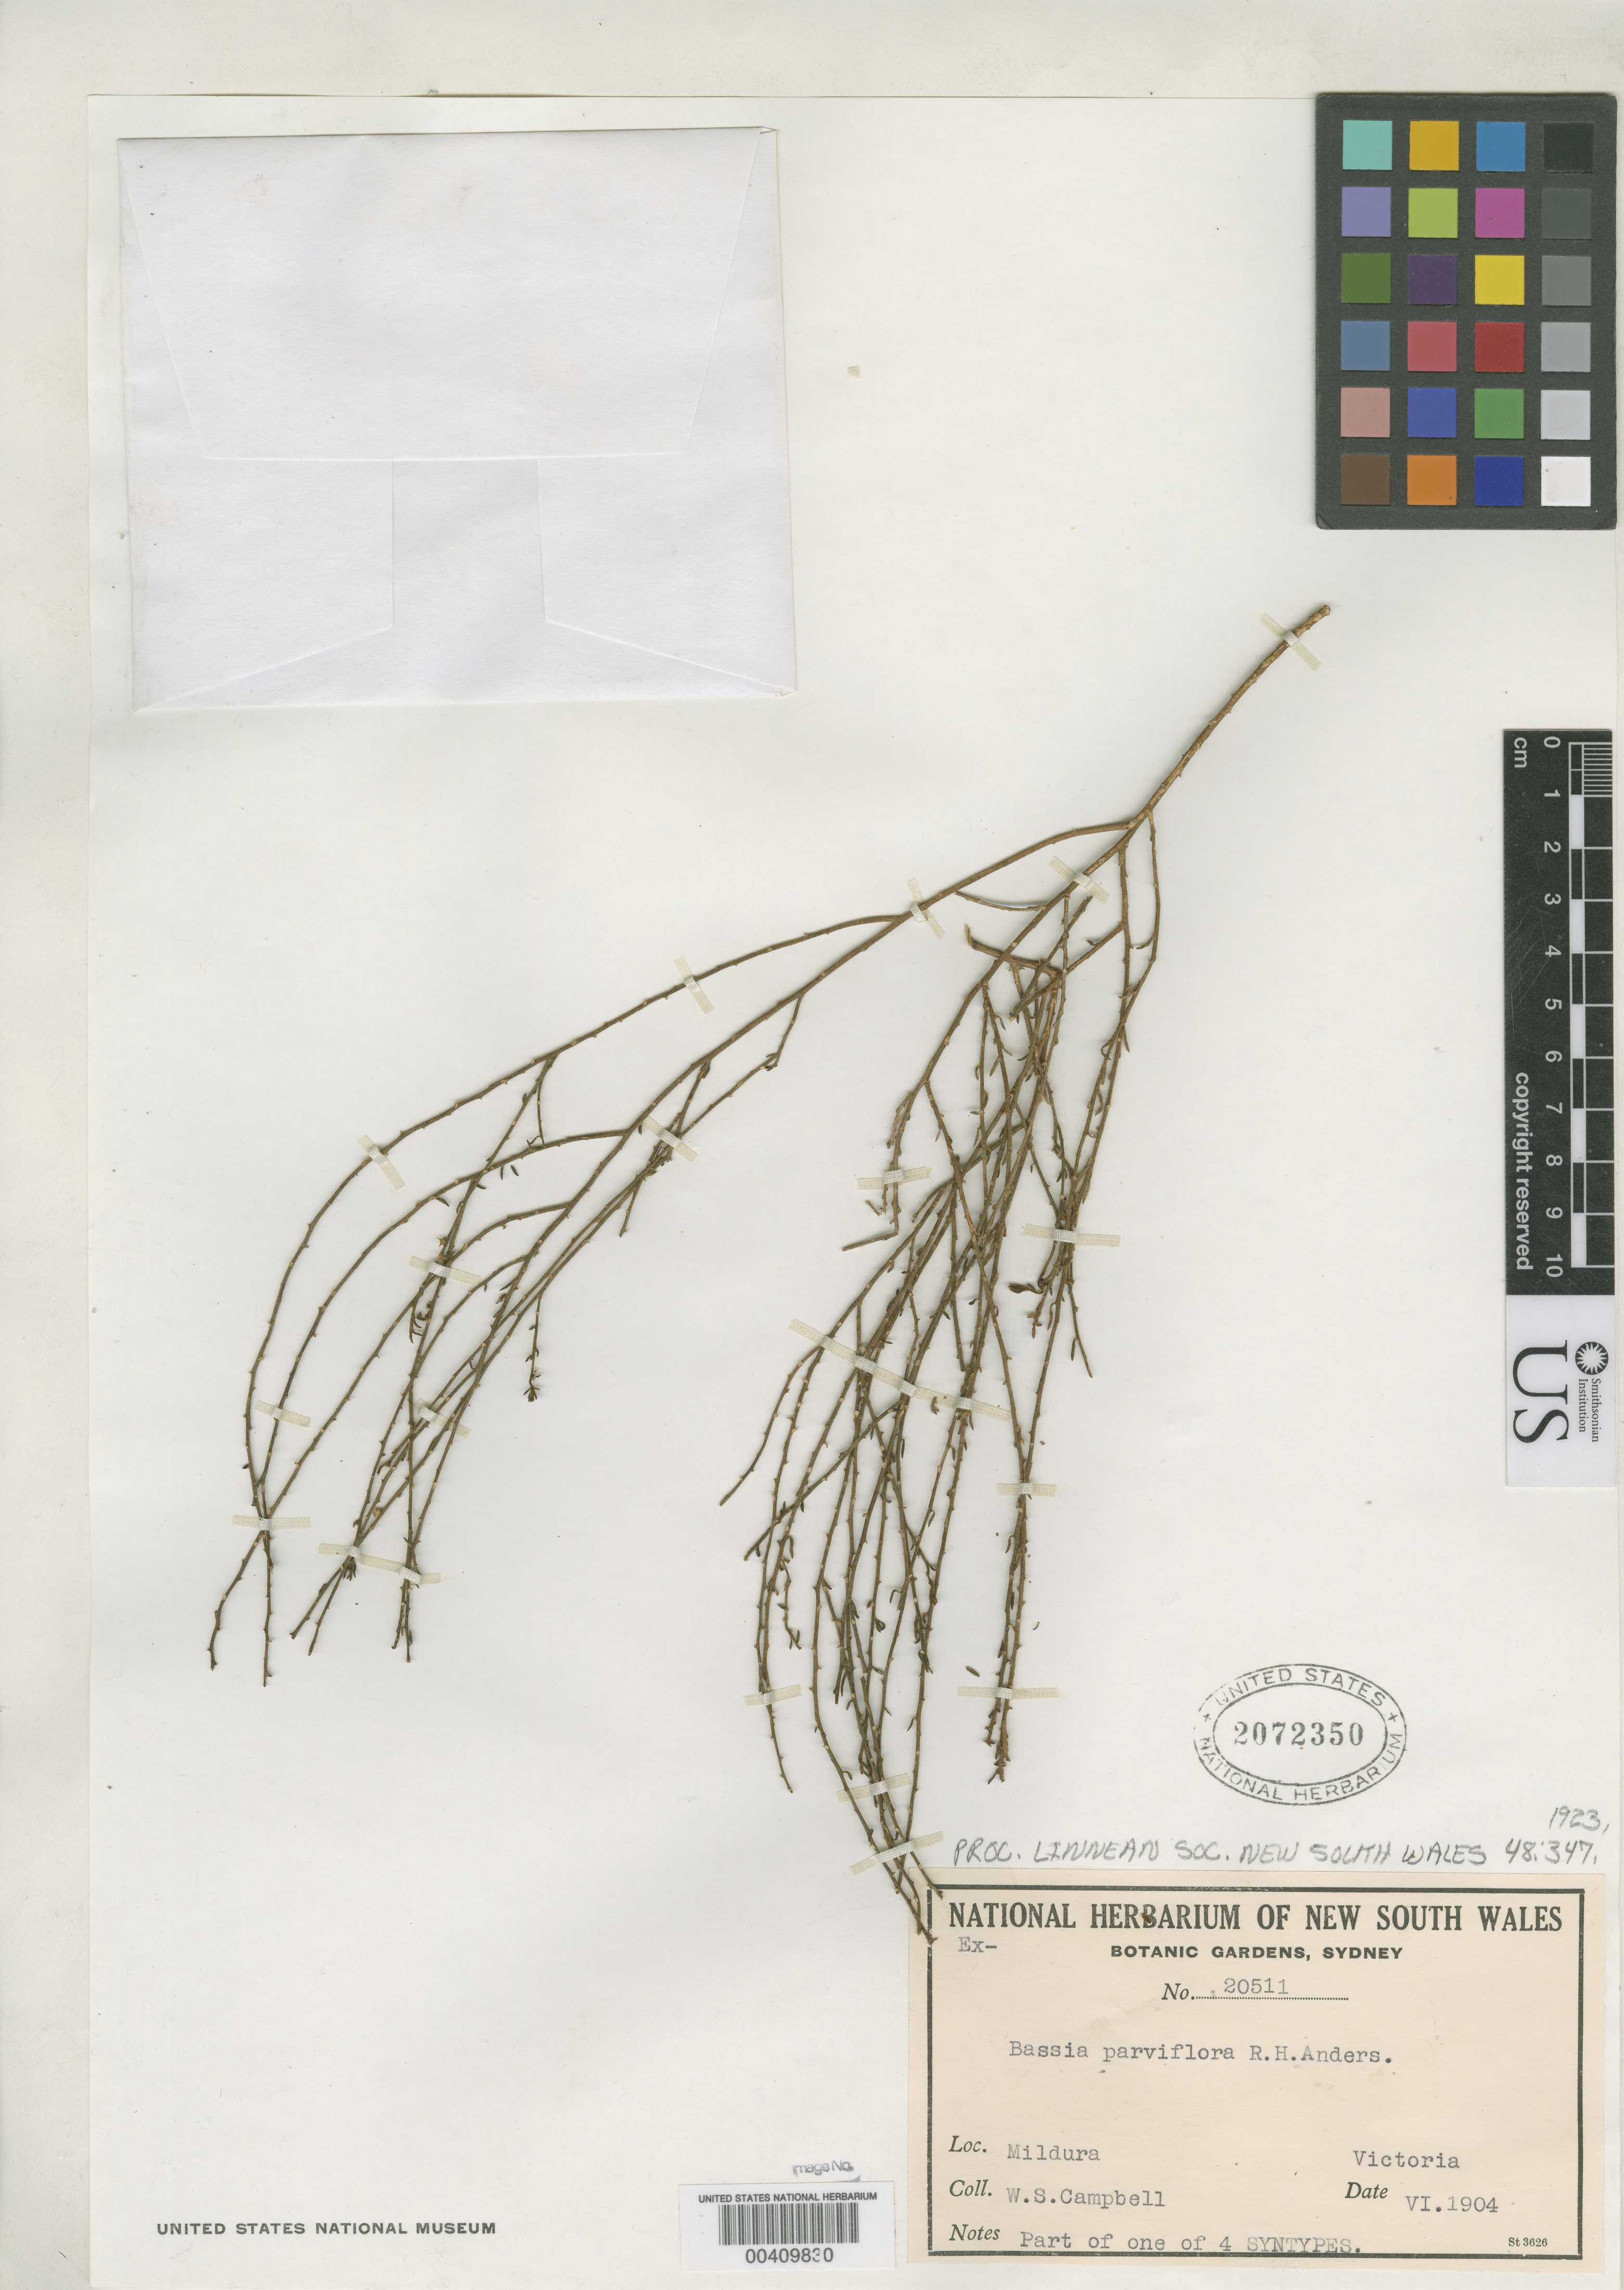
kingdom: Plantae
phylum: Tracheophyta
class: Magnoliopsida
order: Caryophyllales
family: Amaranthaceae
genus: Bassia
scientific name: Bassia parviflora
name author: R.H. Anderson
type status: Isosyntype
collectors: W. S. Campbell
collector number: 20511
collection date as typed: Jun 1904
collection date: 1904-06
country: Australia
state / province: Victoria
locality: Mildura.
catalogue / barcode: US 2072350